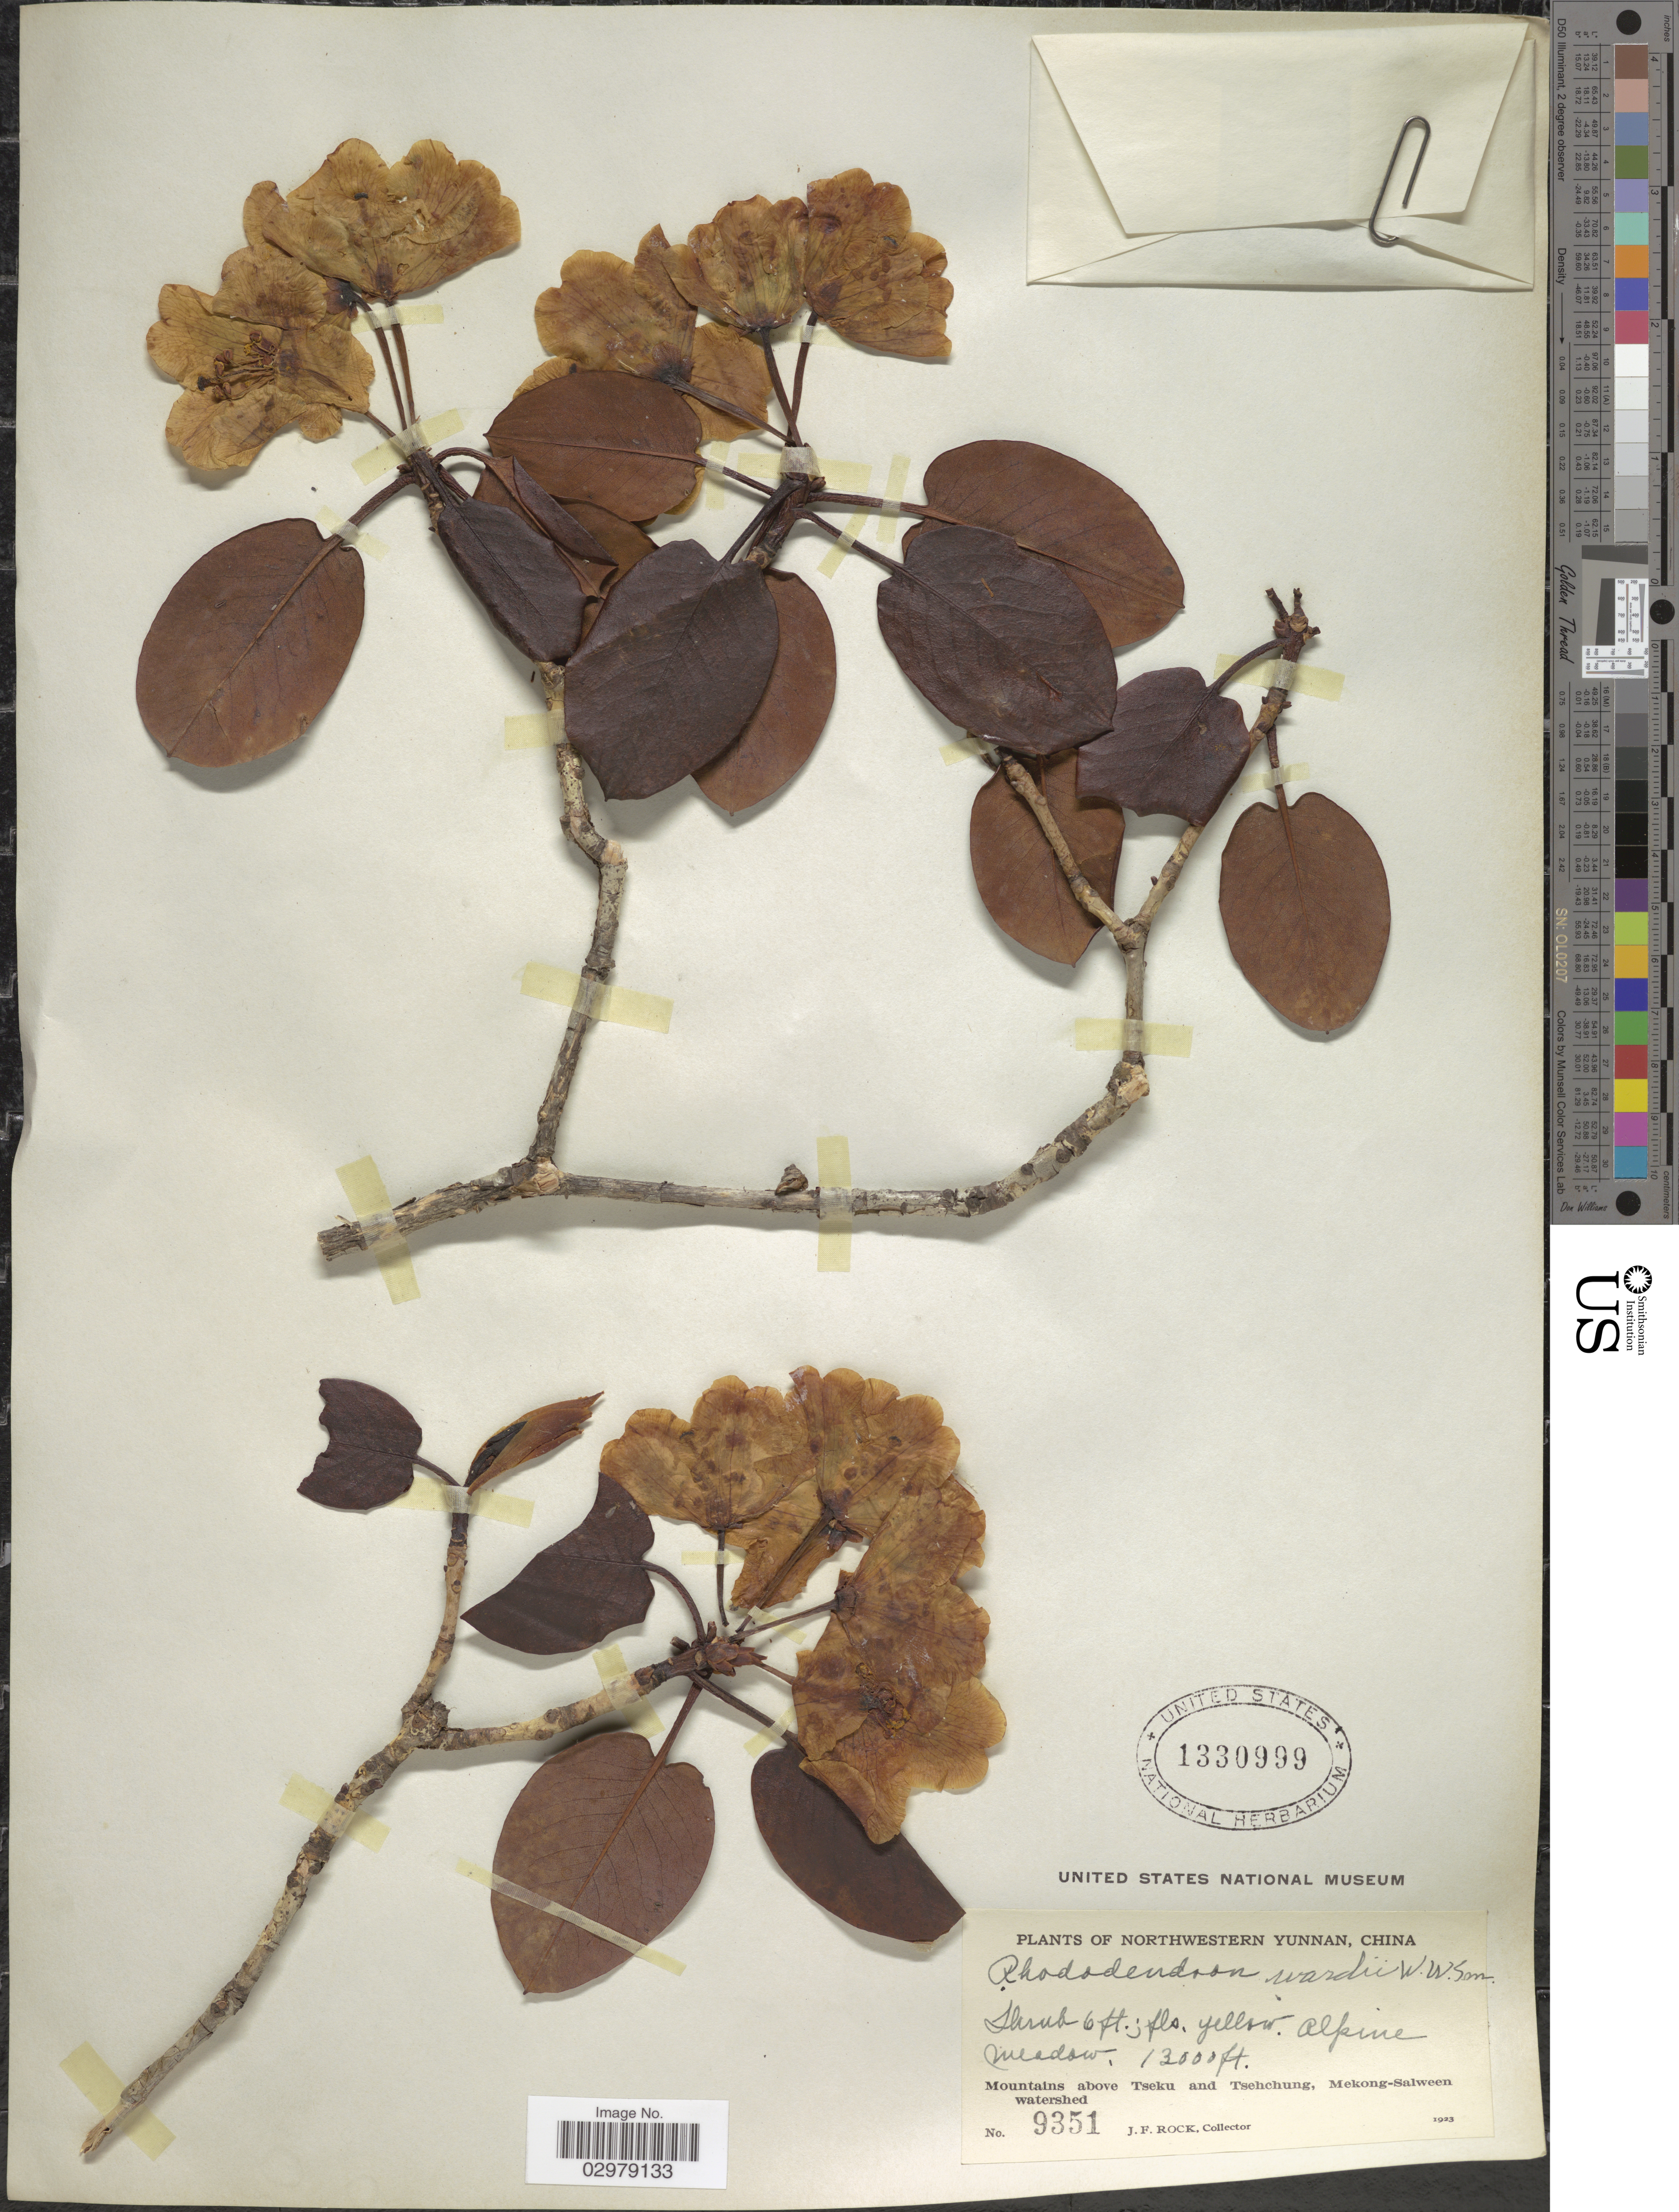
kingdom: Plantae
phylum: Tracheophyta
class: Magnoliopsida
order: Ericales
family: Ericaceae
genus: Rhododendron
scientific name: Rhododendron wardii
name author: W.W. Sm.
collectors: J. Rock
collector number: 9353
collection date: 1923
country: China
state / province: Yunnan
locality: Northwestern Yunnan. Alpine meadow. Mountains above Tseku and Tsehchung, Mekong-Salween watershed.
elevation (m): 3962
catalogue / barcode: US 1330999